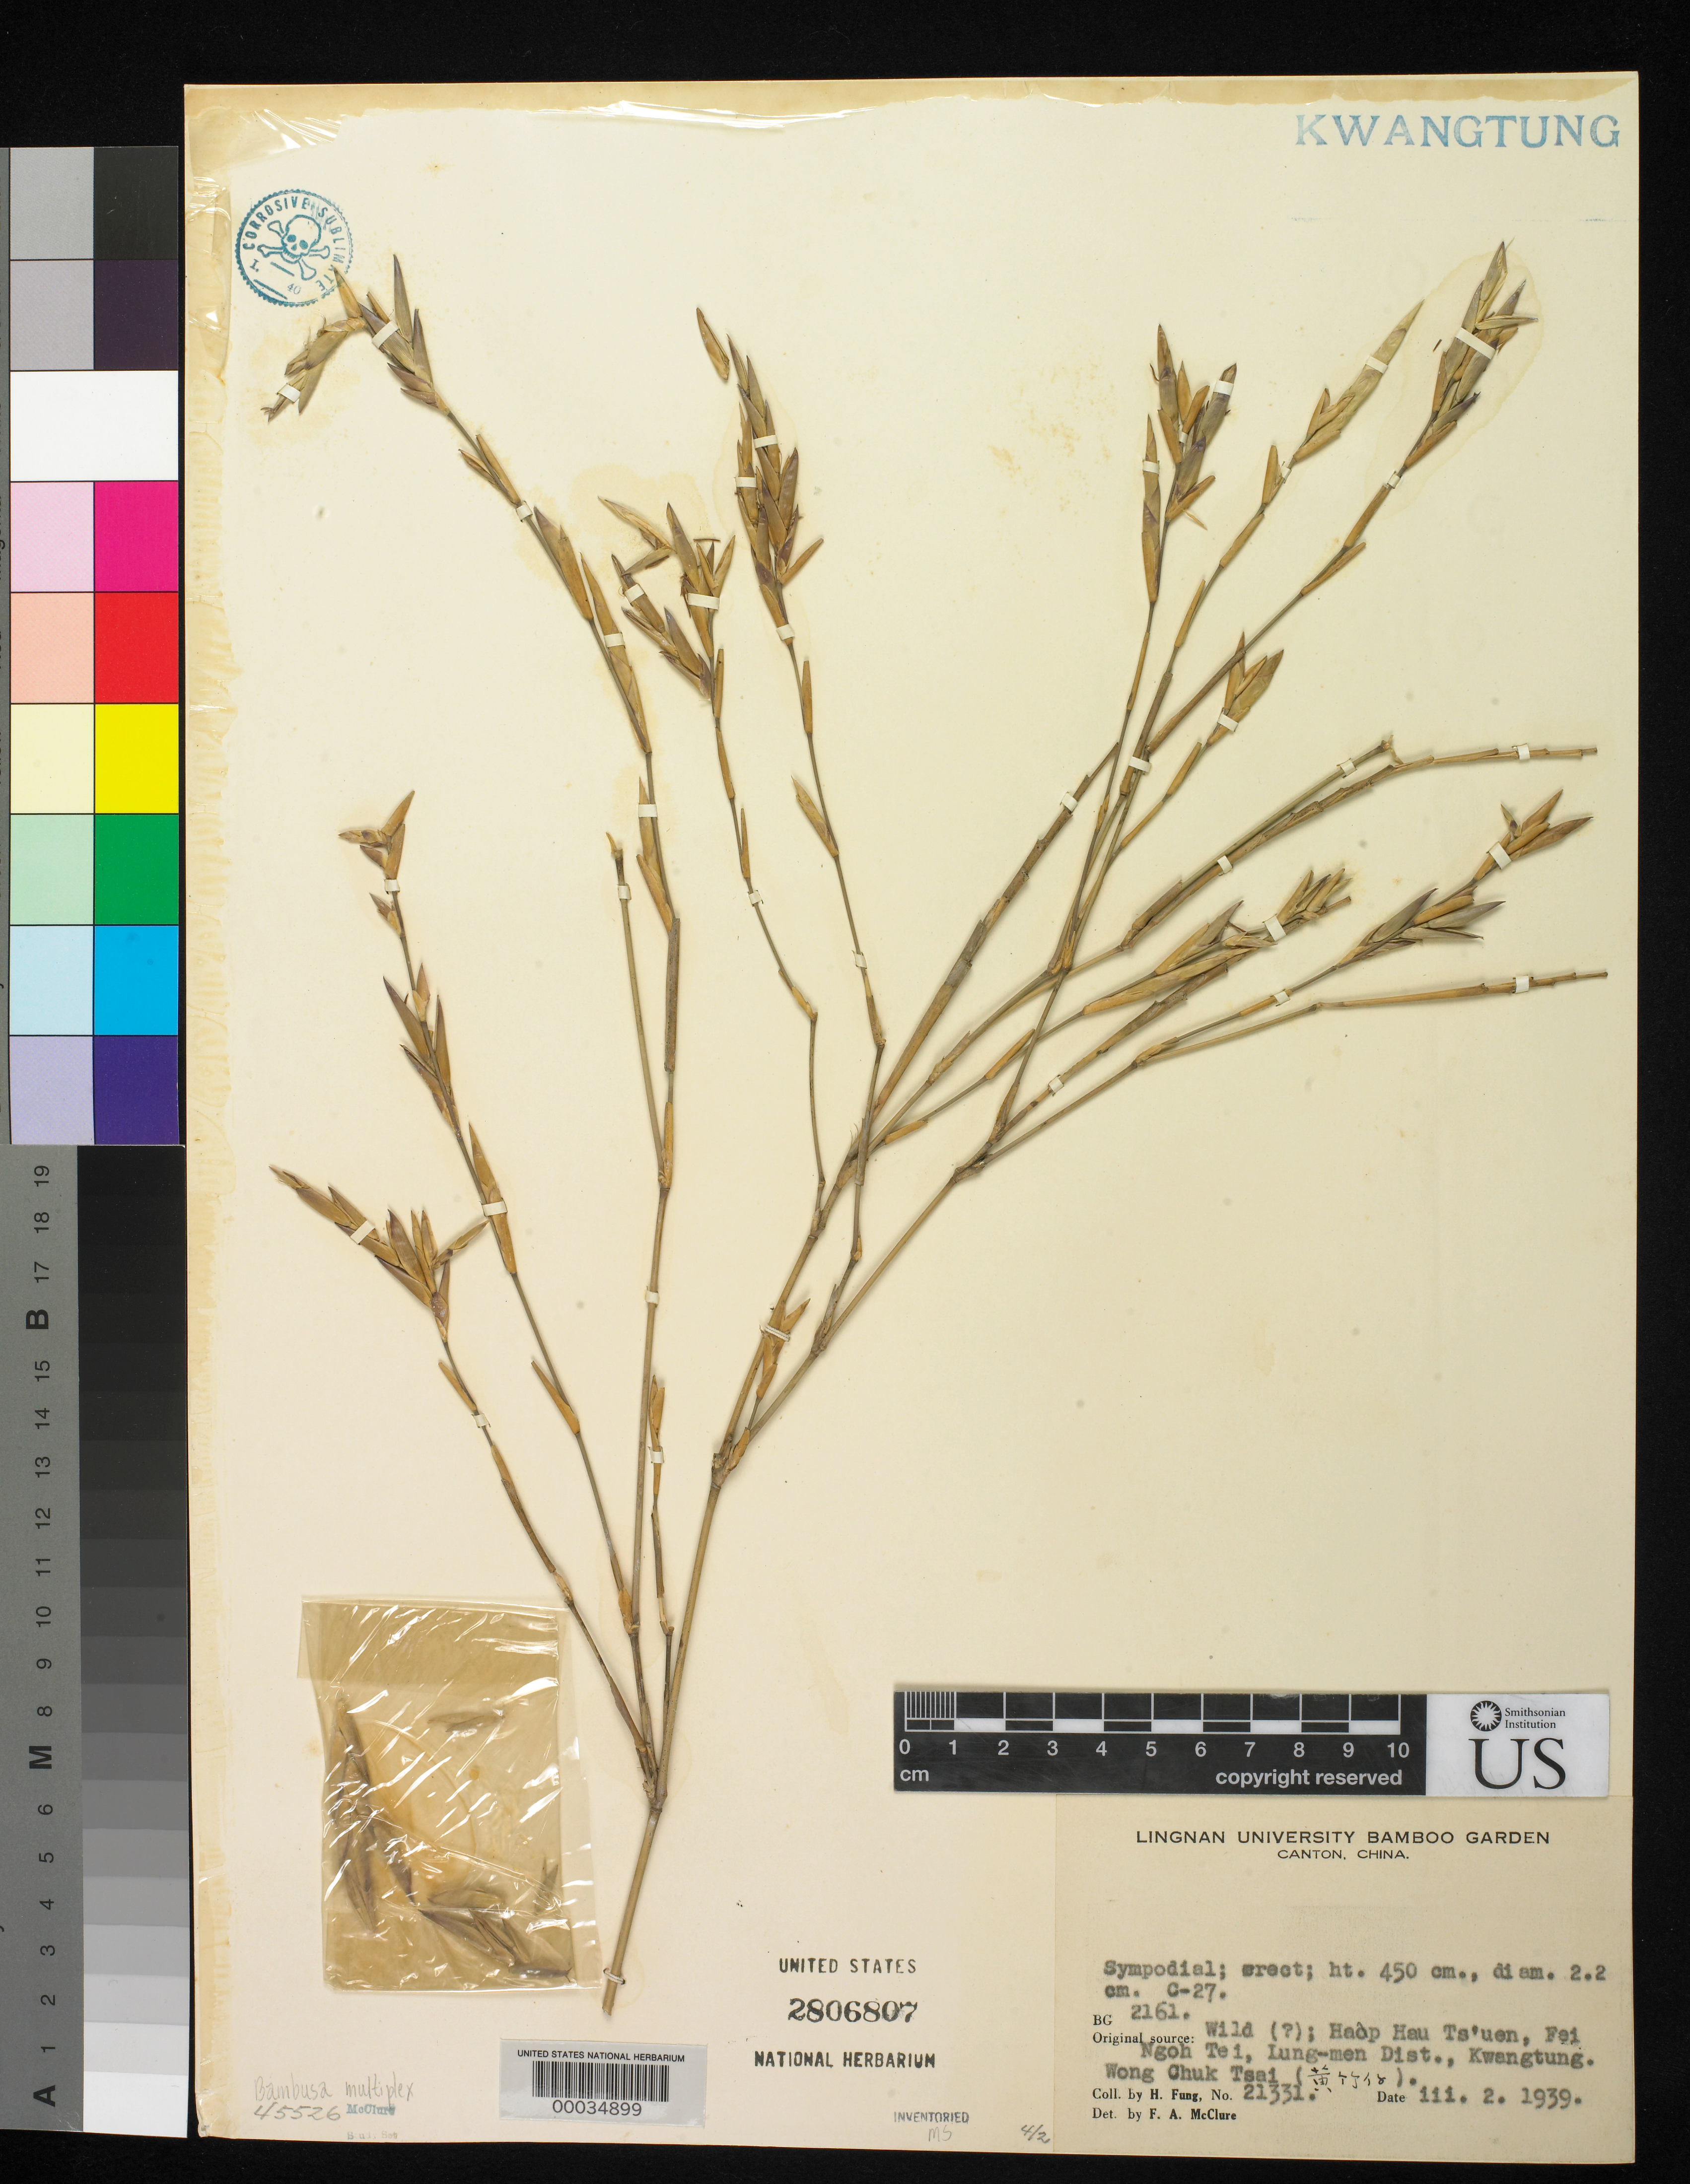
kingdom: Plantae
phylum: Tracheophyta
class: Liliopsida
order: Poales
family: Poaceae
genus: Bambusa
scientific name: Bambusa multiplex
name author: (Lour.) Raeusch. ex Schult. & Schult. f.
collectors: H. L. Fung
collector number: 21331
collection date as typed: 02 Mar 1939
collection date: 1939-03-02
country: China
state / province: Guangdong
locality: Haap hau ts'uen, fei ngon tei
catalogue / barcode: US 2806807